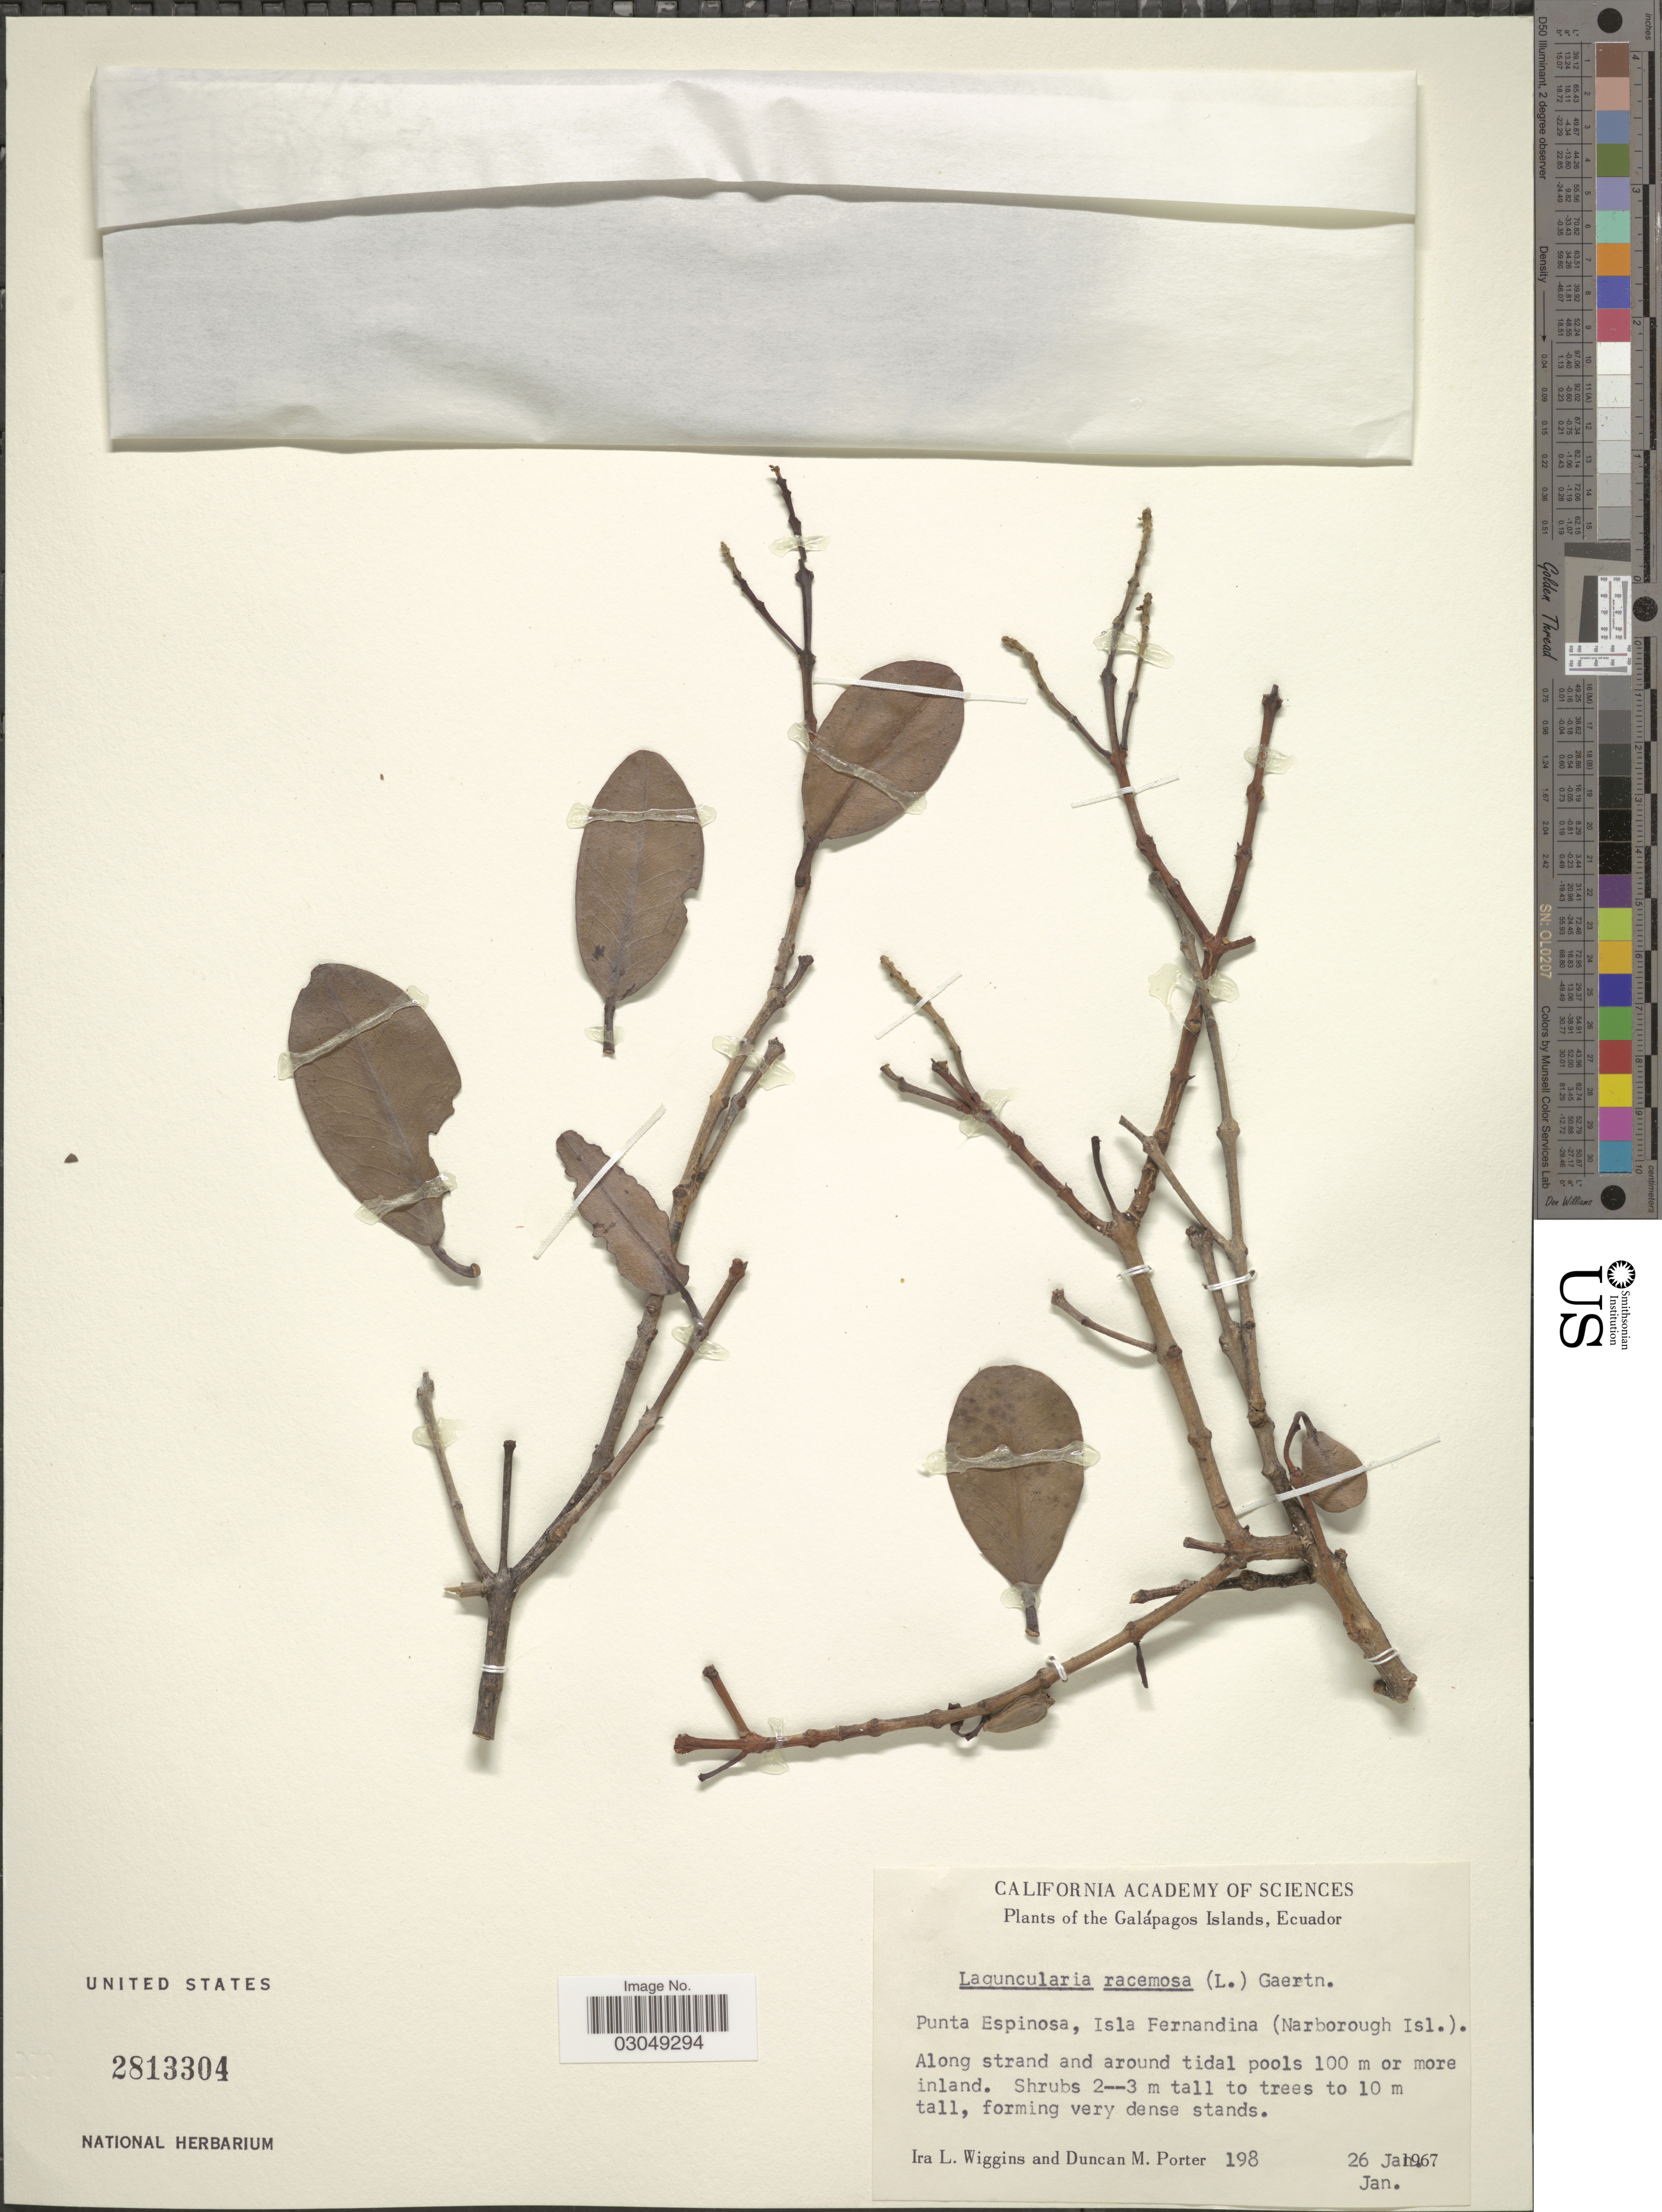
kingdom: Plantae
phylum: Tracheophyta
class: Magnoliopsida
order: Myrtales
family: Combretaceae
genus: Laguncularia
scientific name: Laguncularia racemosa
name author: (L.) C.F. Gaertn.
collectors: I. L. Wiggins & D. M. Porter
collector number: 198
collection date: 1967-01-26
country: Ecuador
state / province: Colón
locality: The Galápagos Islands. Punta Espinosa, Isla Fernandina (Narborough Isl.).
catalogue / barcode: US 2813304